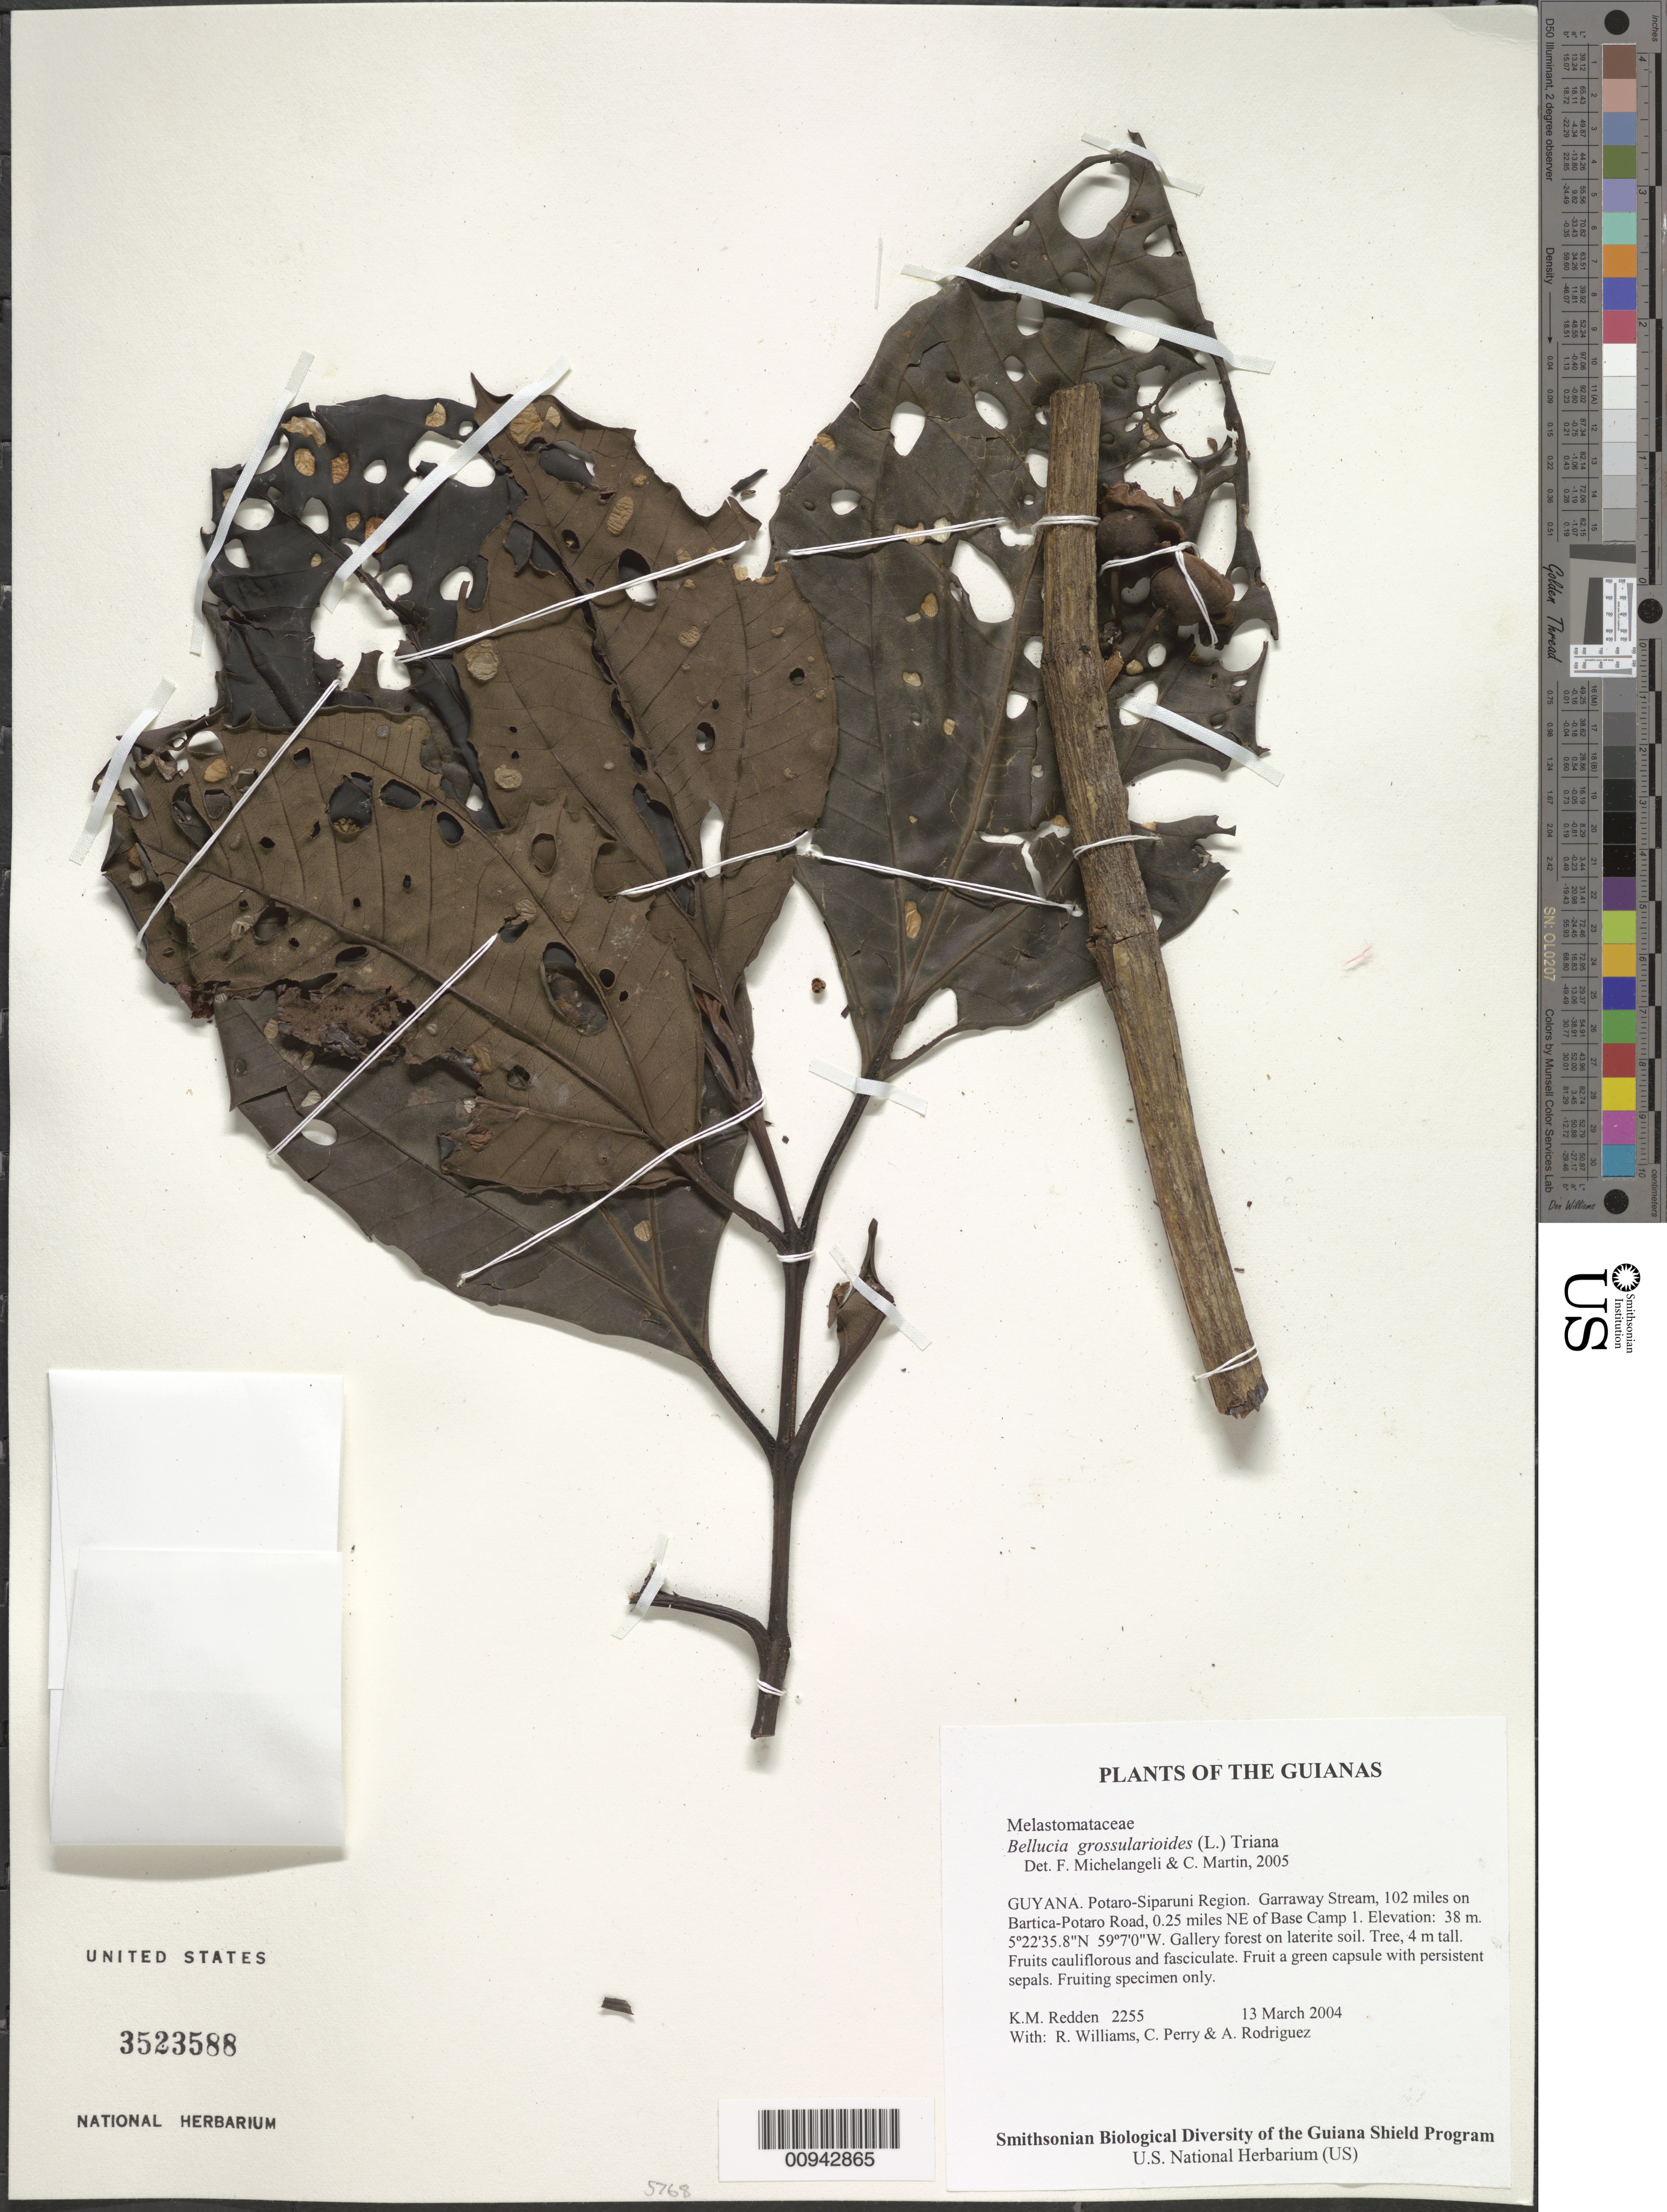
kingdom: Plantae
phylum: Tracheophyta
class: Magnoliopsida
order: Myrtales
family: Melastomataceae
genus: Bellucia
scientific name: Bellucia grossularioides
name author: (L.) Triana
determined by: Michelangeli, F. A.; Martin, C.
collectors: K. M. Redden, R. Williams, C. Perry & A. Rodriguez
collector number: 2255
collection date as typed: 13 March 2004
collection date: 2004-03-13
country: Guyana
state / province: Potaro-Siparuni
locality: Garraway Stream, 102 miles on Bartica-Potaro Road, 0.25 miles NE of Base Camp 1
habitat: Gallery forest on laterite soil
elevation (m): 38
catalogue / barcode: US 3523588